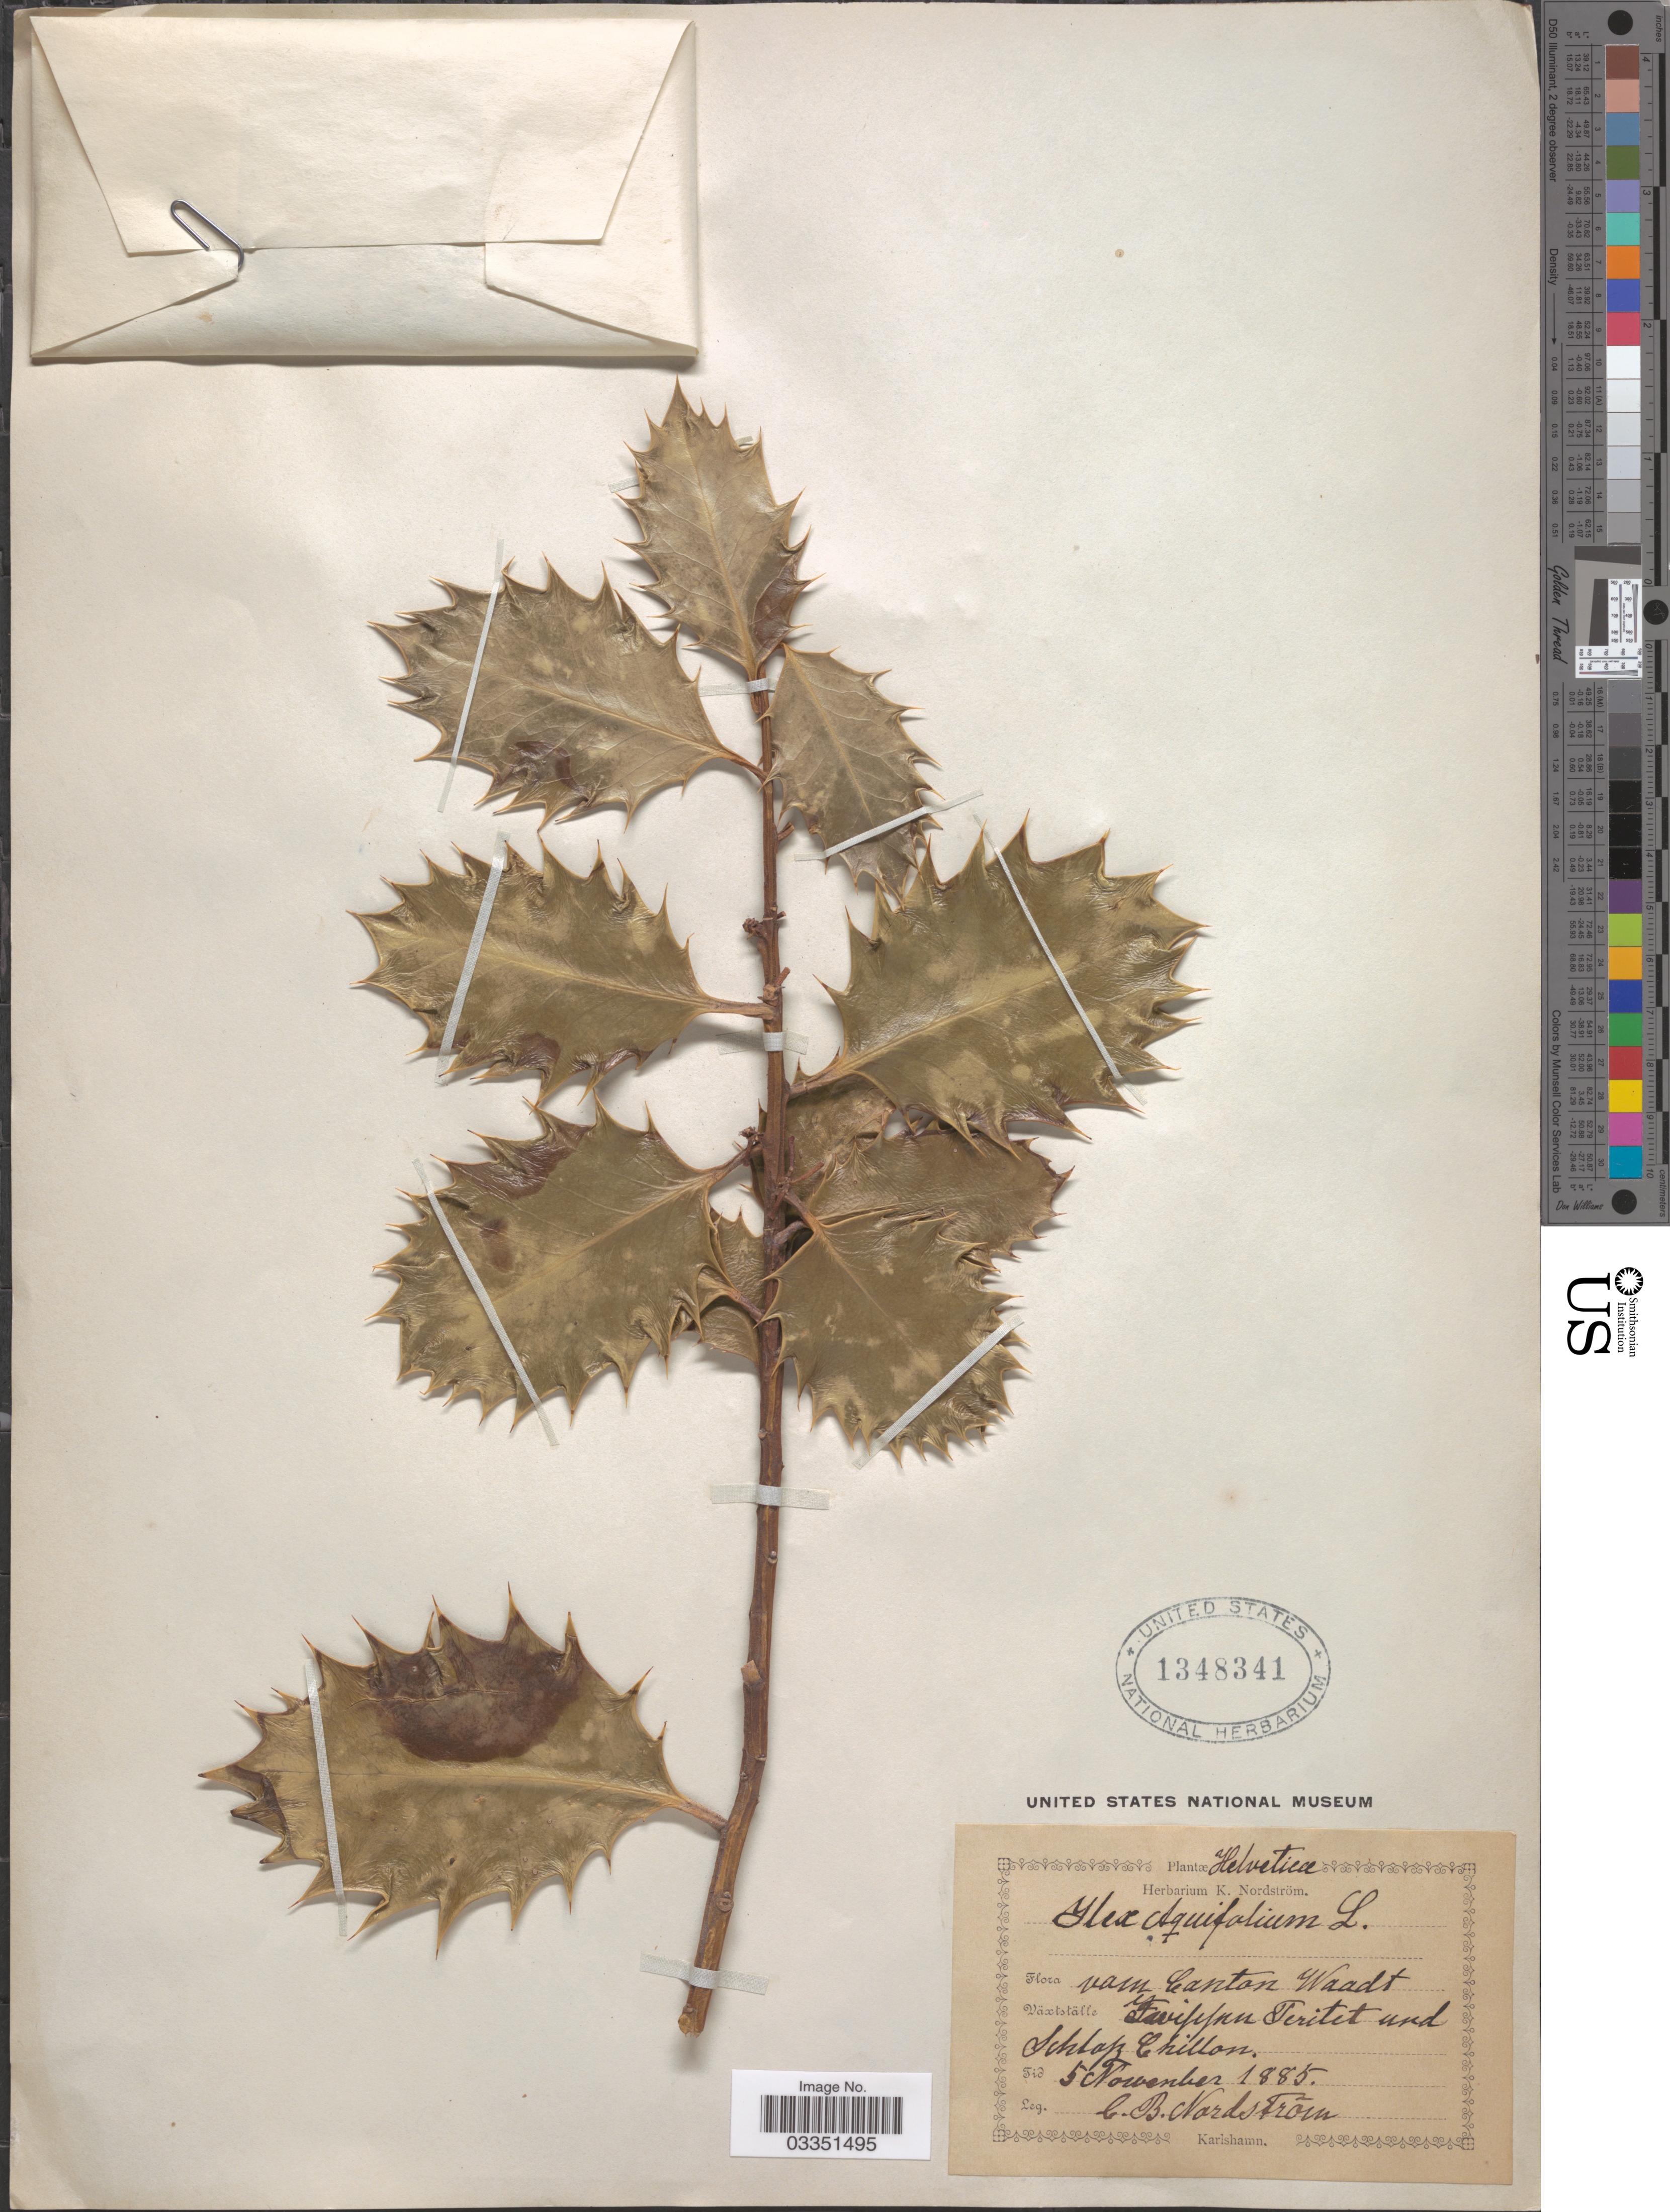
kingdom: Plantae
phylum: Tracheophyta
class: Magnoliopsida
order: Aquifoliales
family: Aquifoliaceae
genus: Ilex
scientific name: Ilex aquifolium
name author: L.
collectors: C. Nordström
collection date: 1885-11-05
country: Switzerland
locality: Helvetica. Canton Waadt.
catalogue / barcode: US 1348341